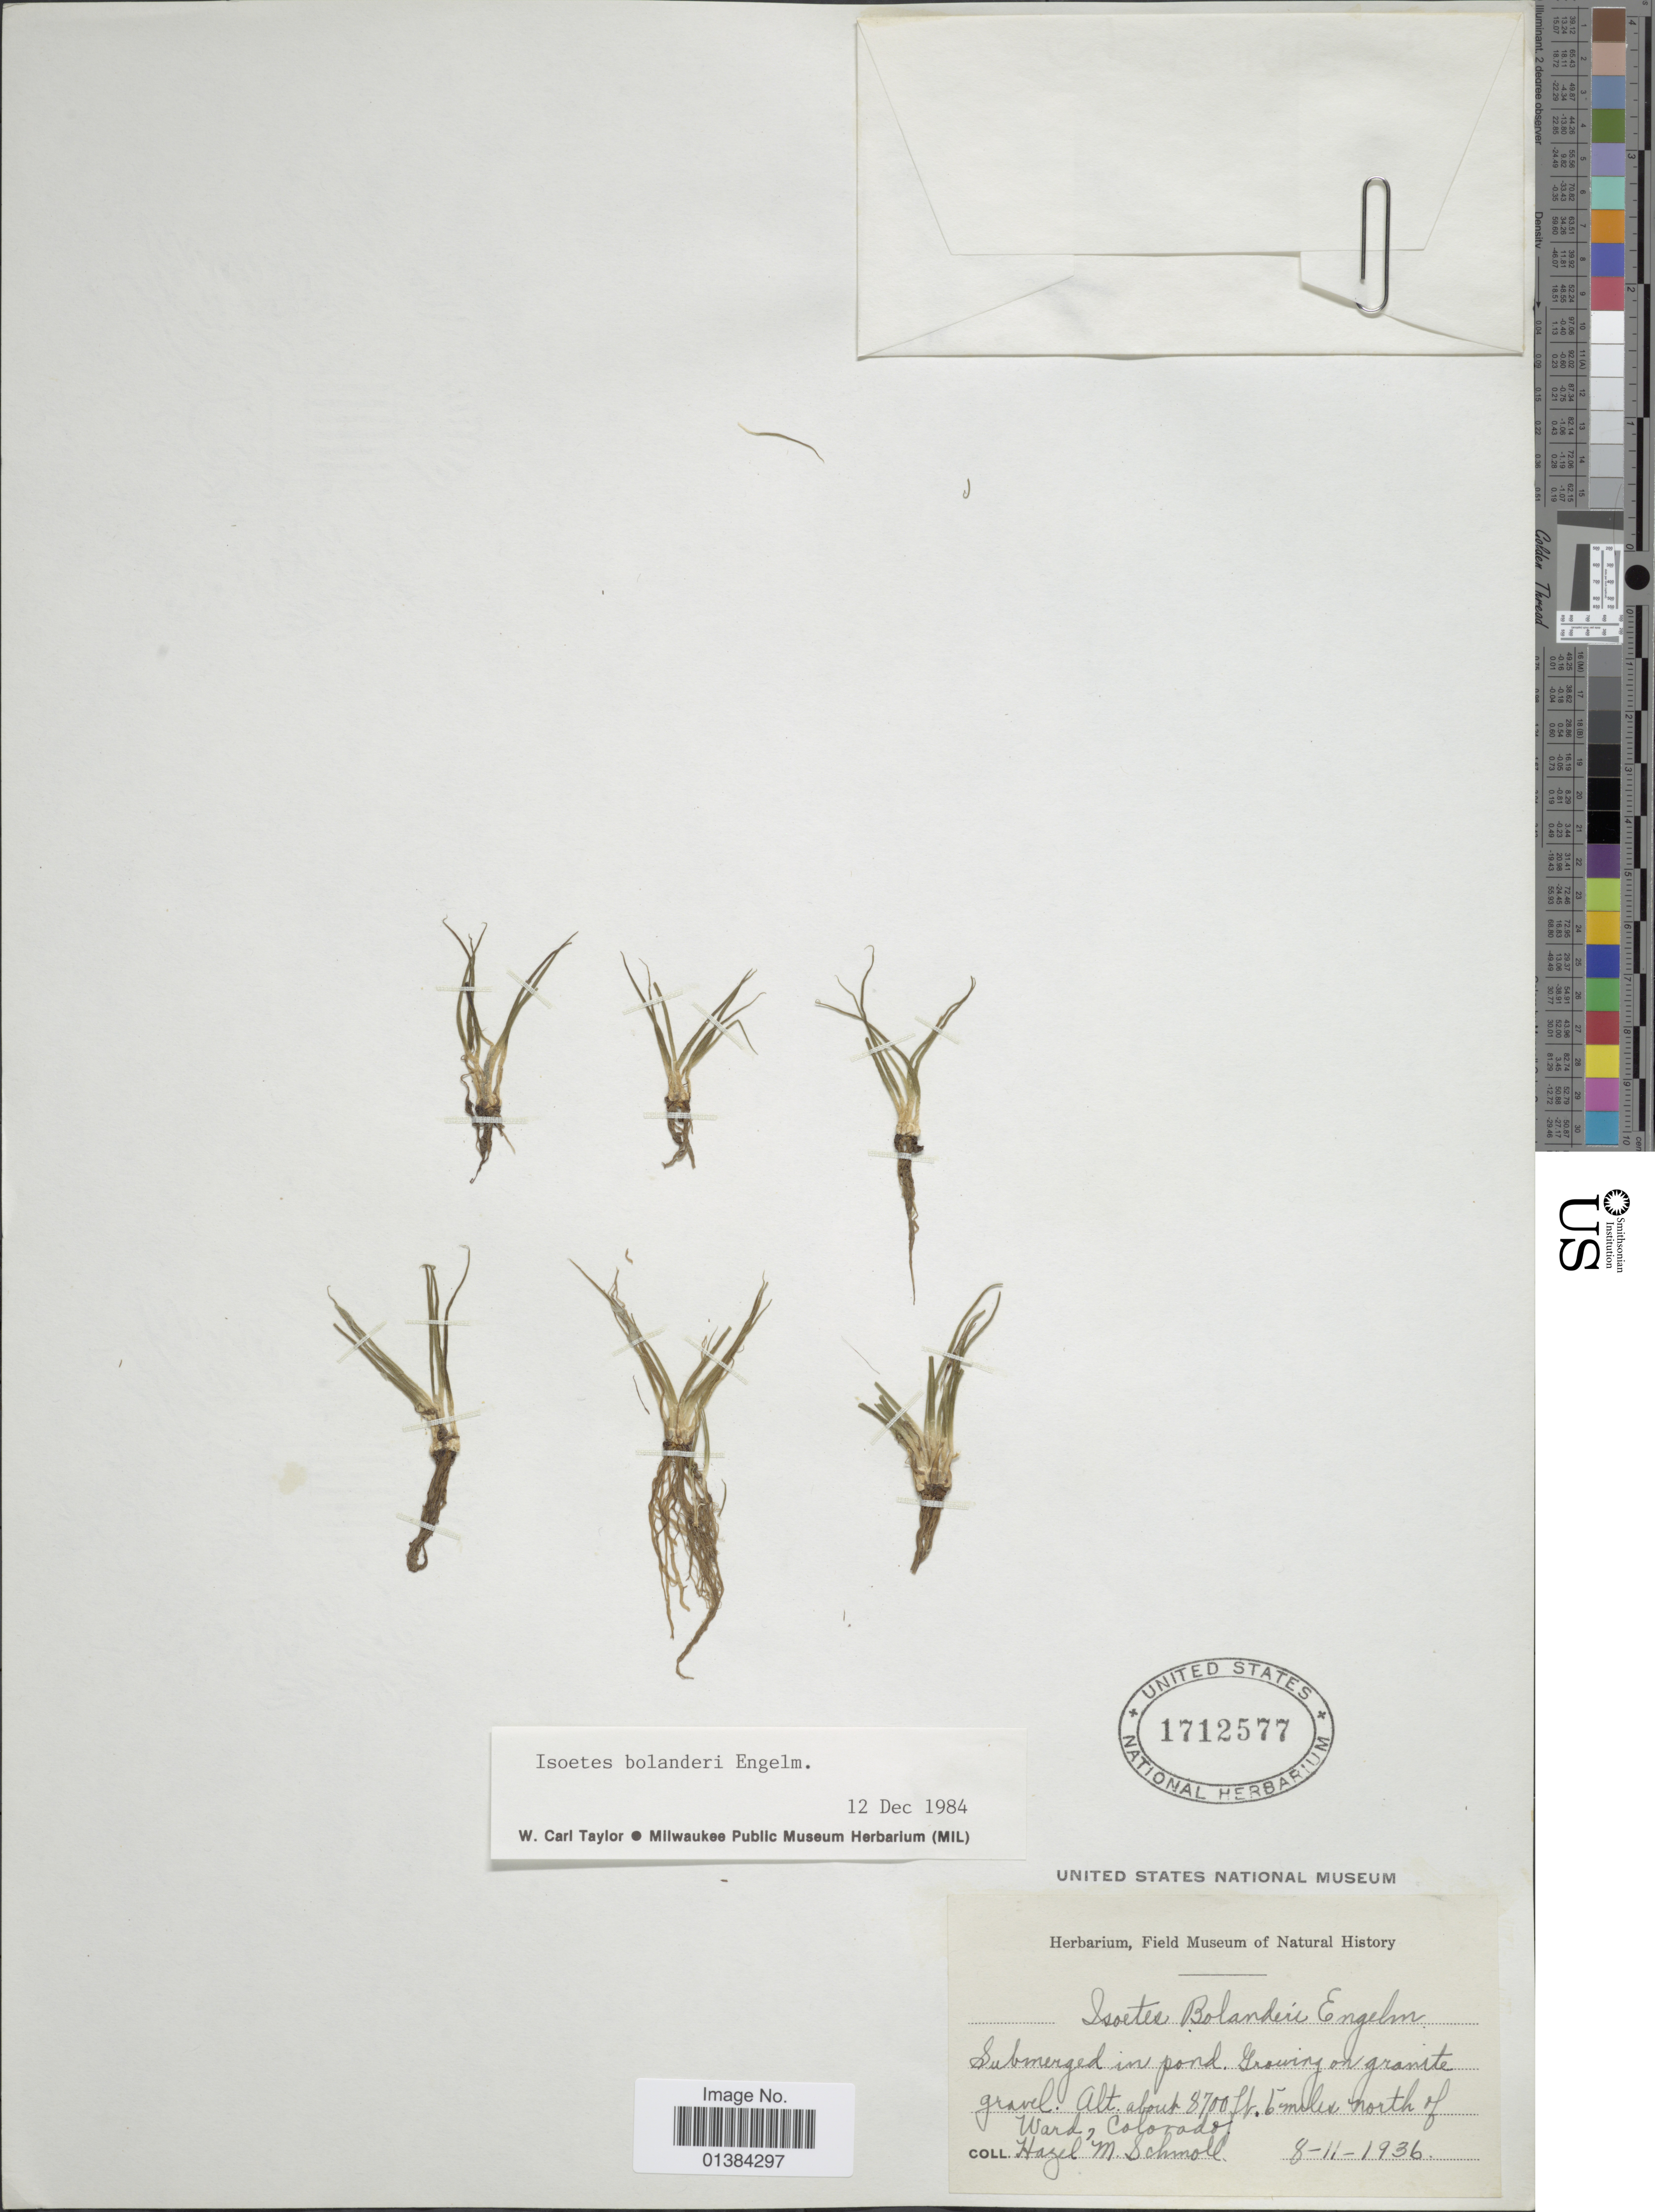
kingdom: Plantae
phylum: Tracheophyta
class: Lycopodiopsida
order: Isoetales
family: Isoetaceae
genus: Isoetes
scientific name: Isoetes bolanderi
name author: Engelm.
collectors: H. Schmoll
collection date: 1936-11-08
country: United States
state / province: Colorado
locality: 6 miles north of Ward.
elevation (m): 2652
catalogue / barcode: US 1712577